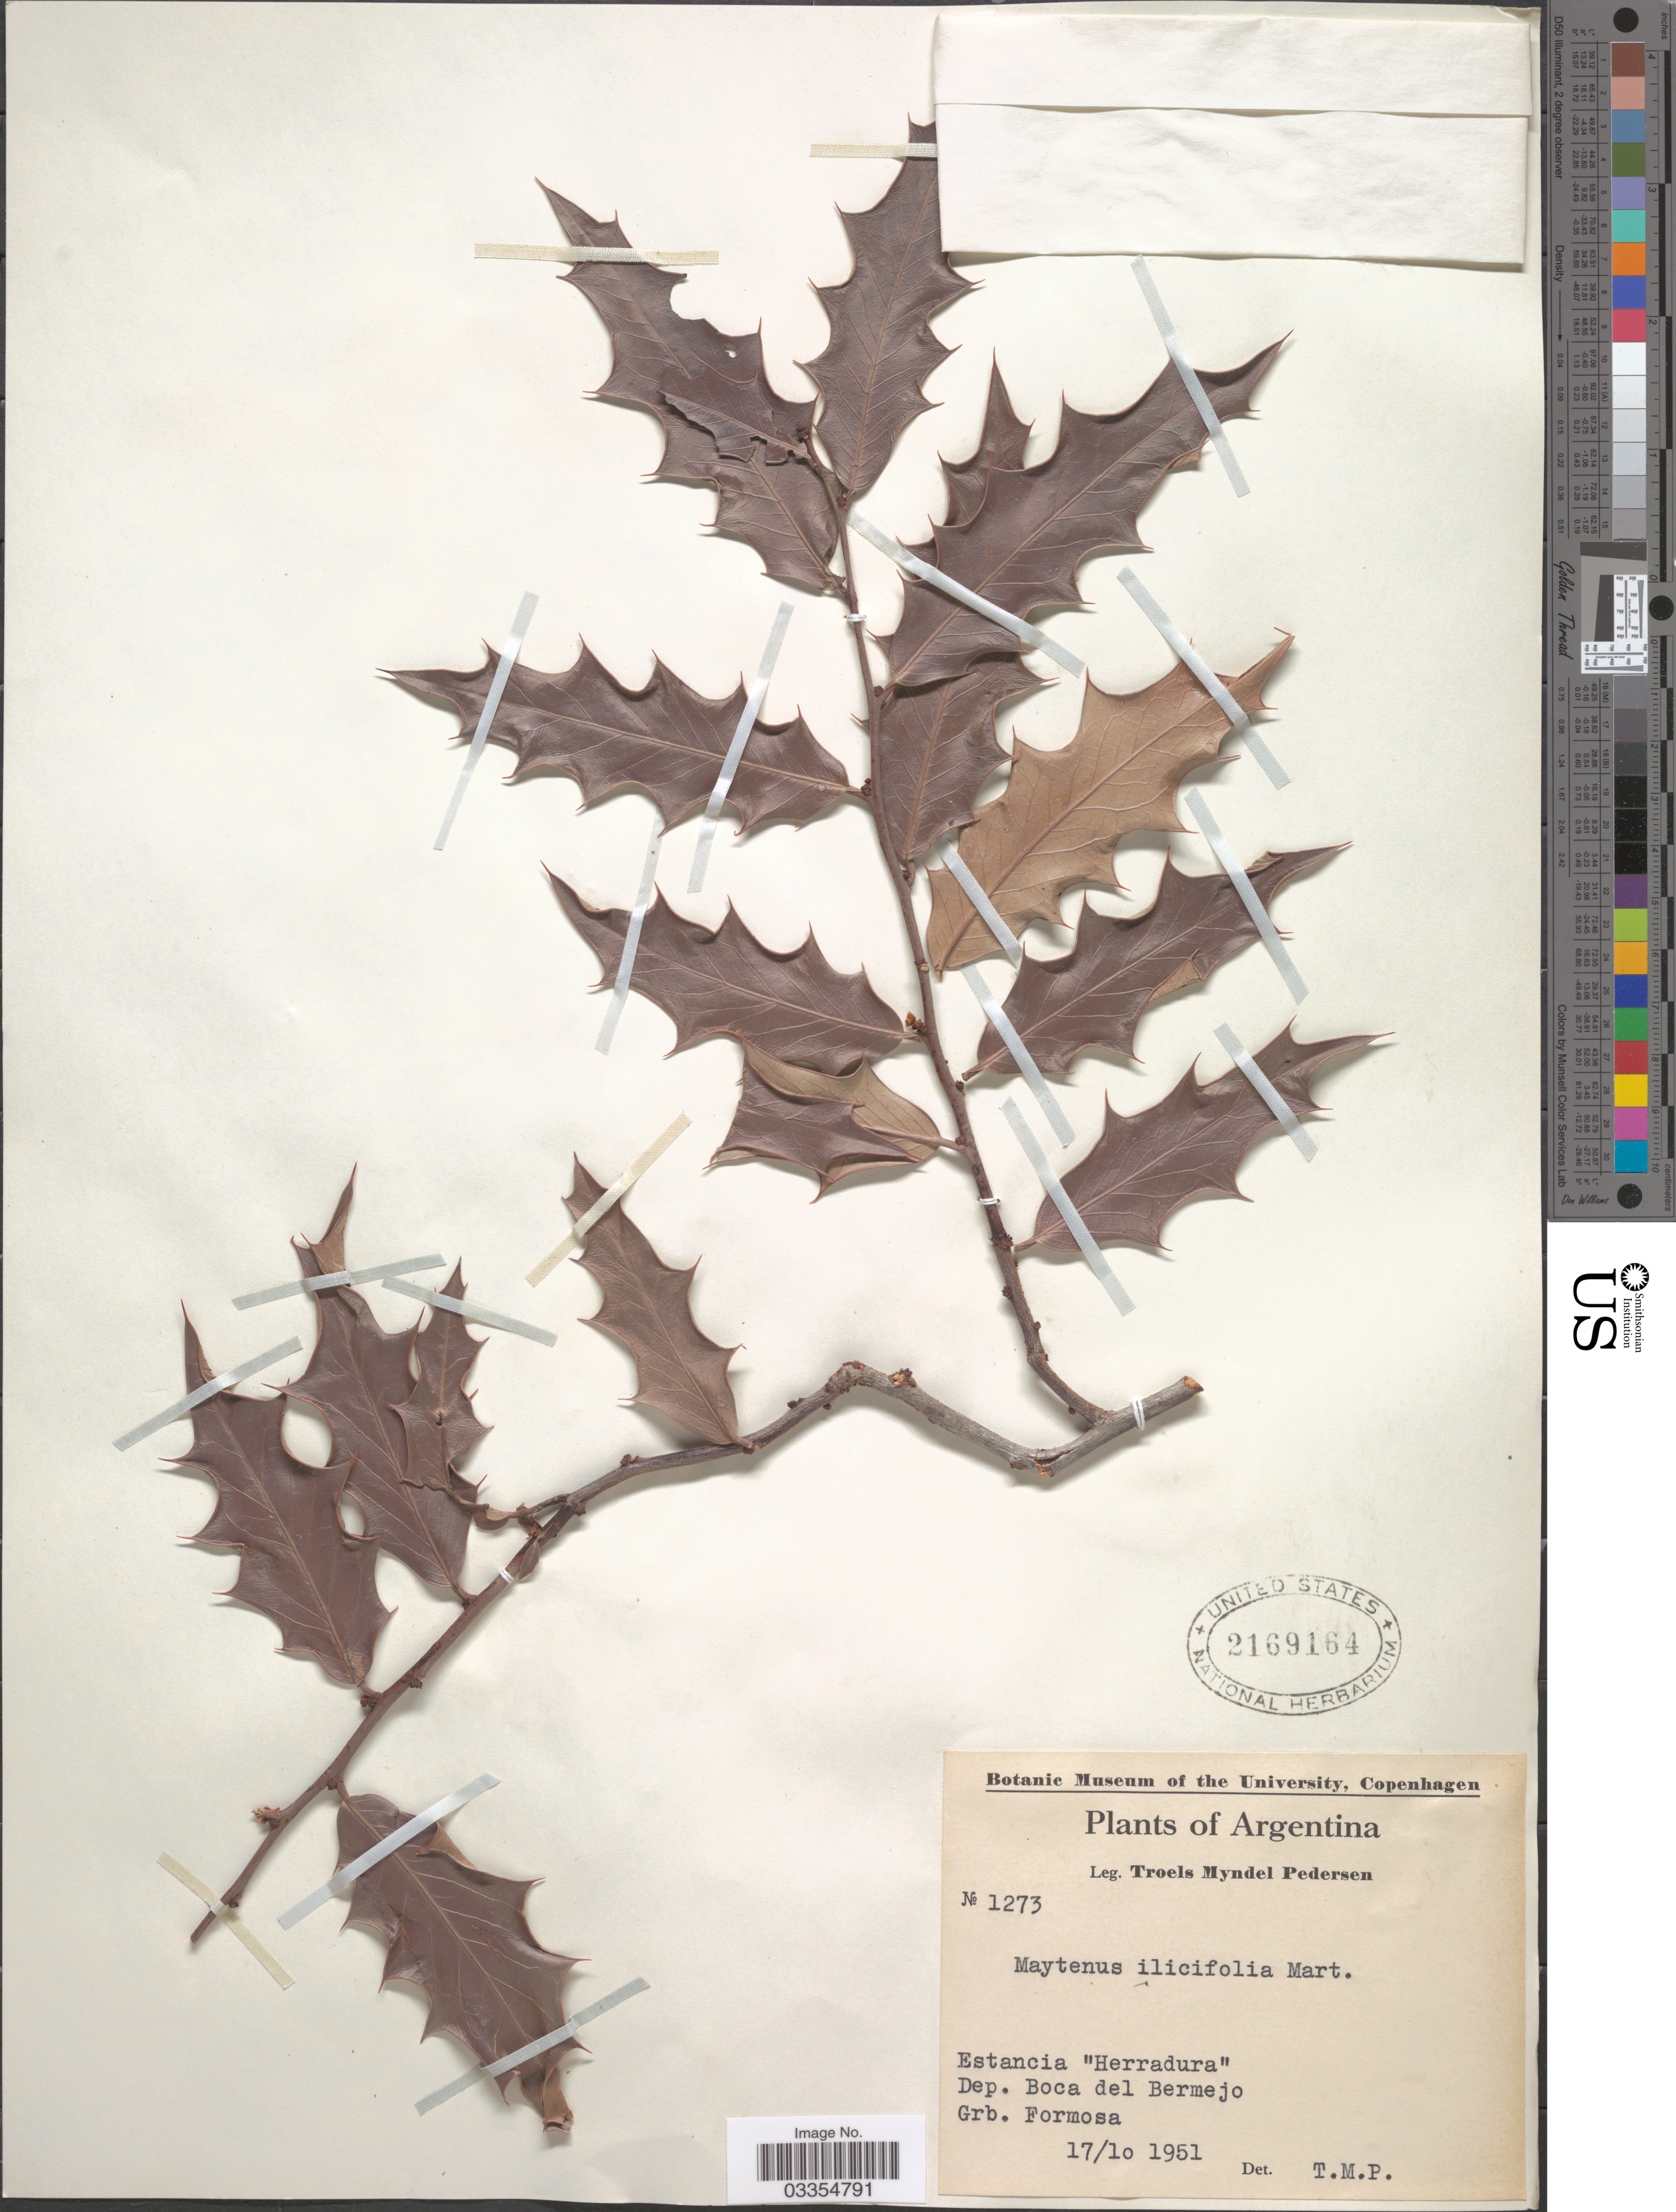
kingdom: Plantae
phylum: Tracheophyta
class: Magnoliopsida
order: Celastrales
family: Celastraceae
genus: Maytenus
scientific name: Maytenus ilicifolia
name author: (Schrad.) Planch.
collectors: T. Pederson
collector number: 1273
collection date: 1951-10-17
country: Argentina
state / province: Formosa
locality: Estancia "Herradura". Dep. Boca del Bermejo. Grb. Formosa.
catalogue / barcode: US 2169164